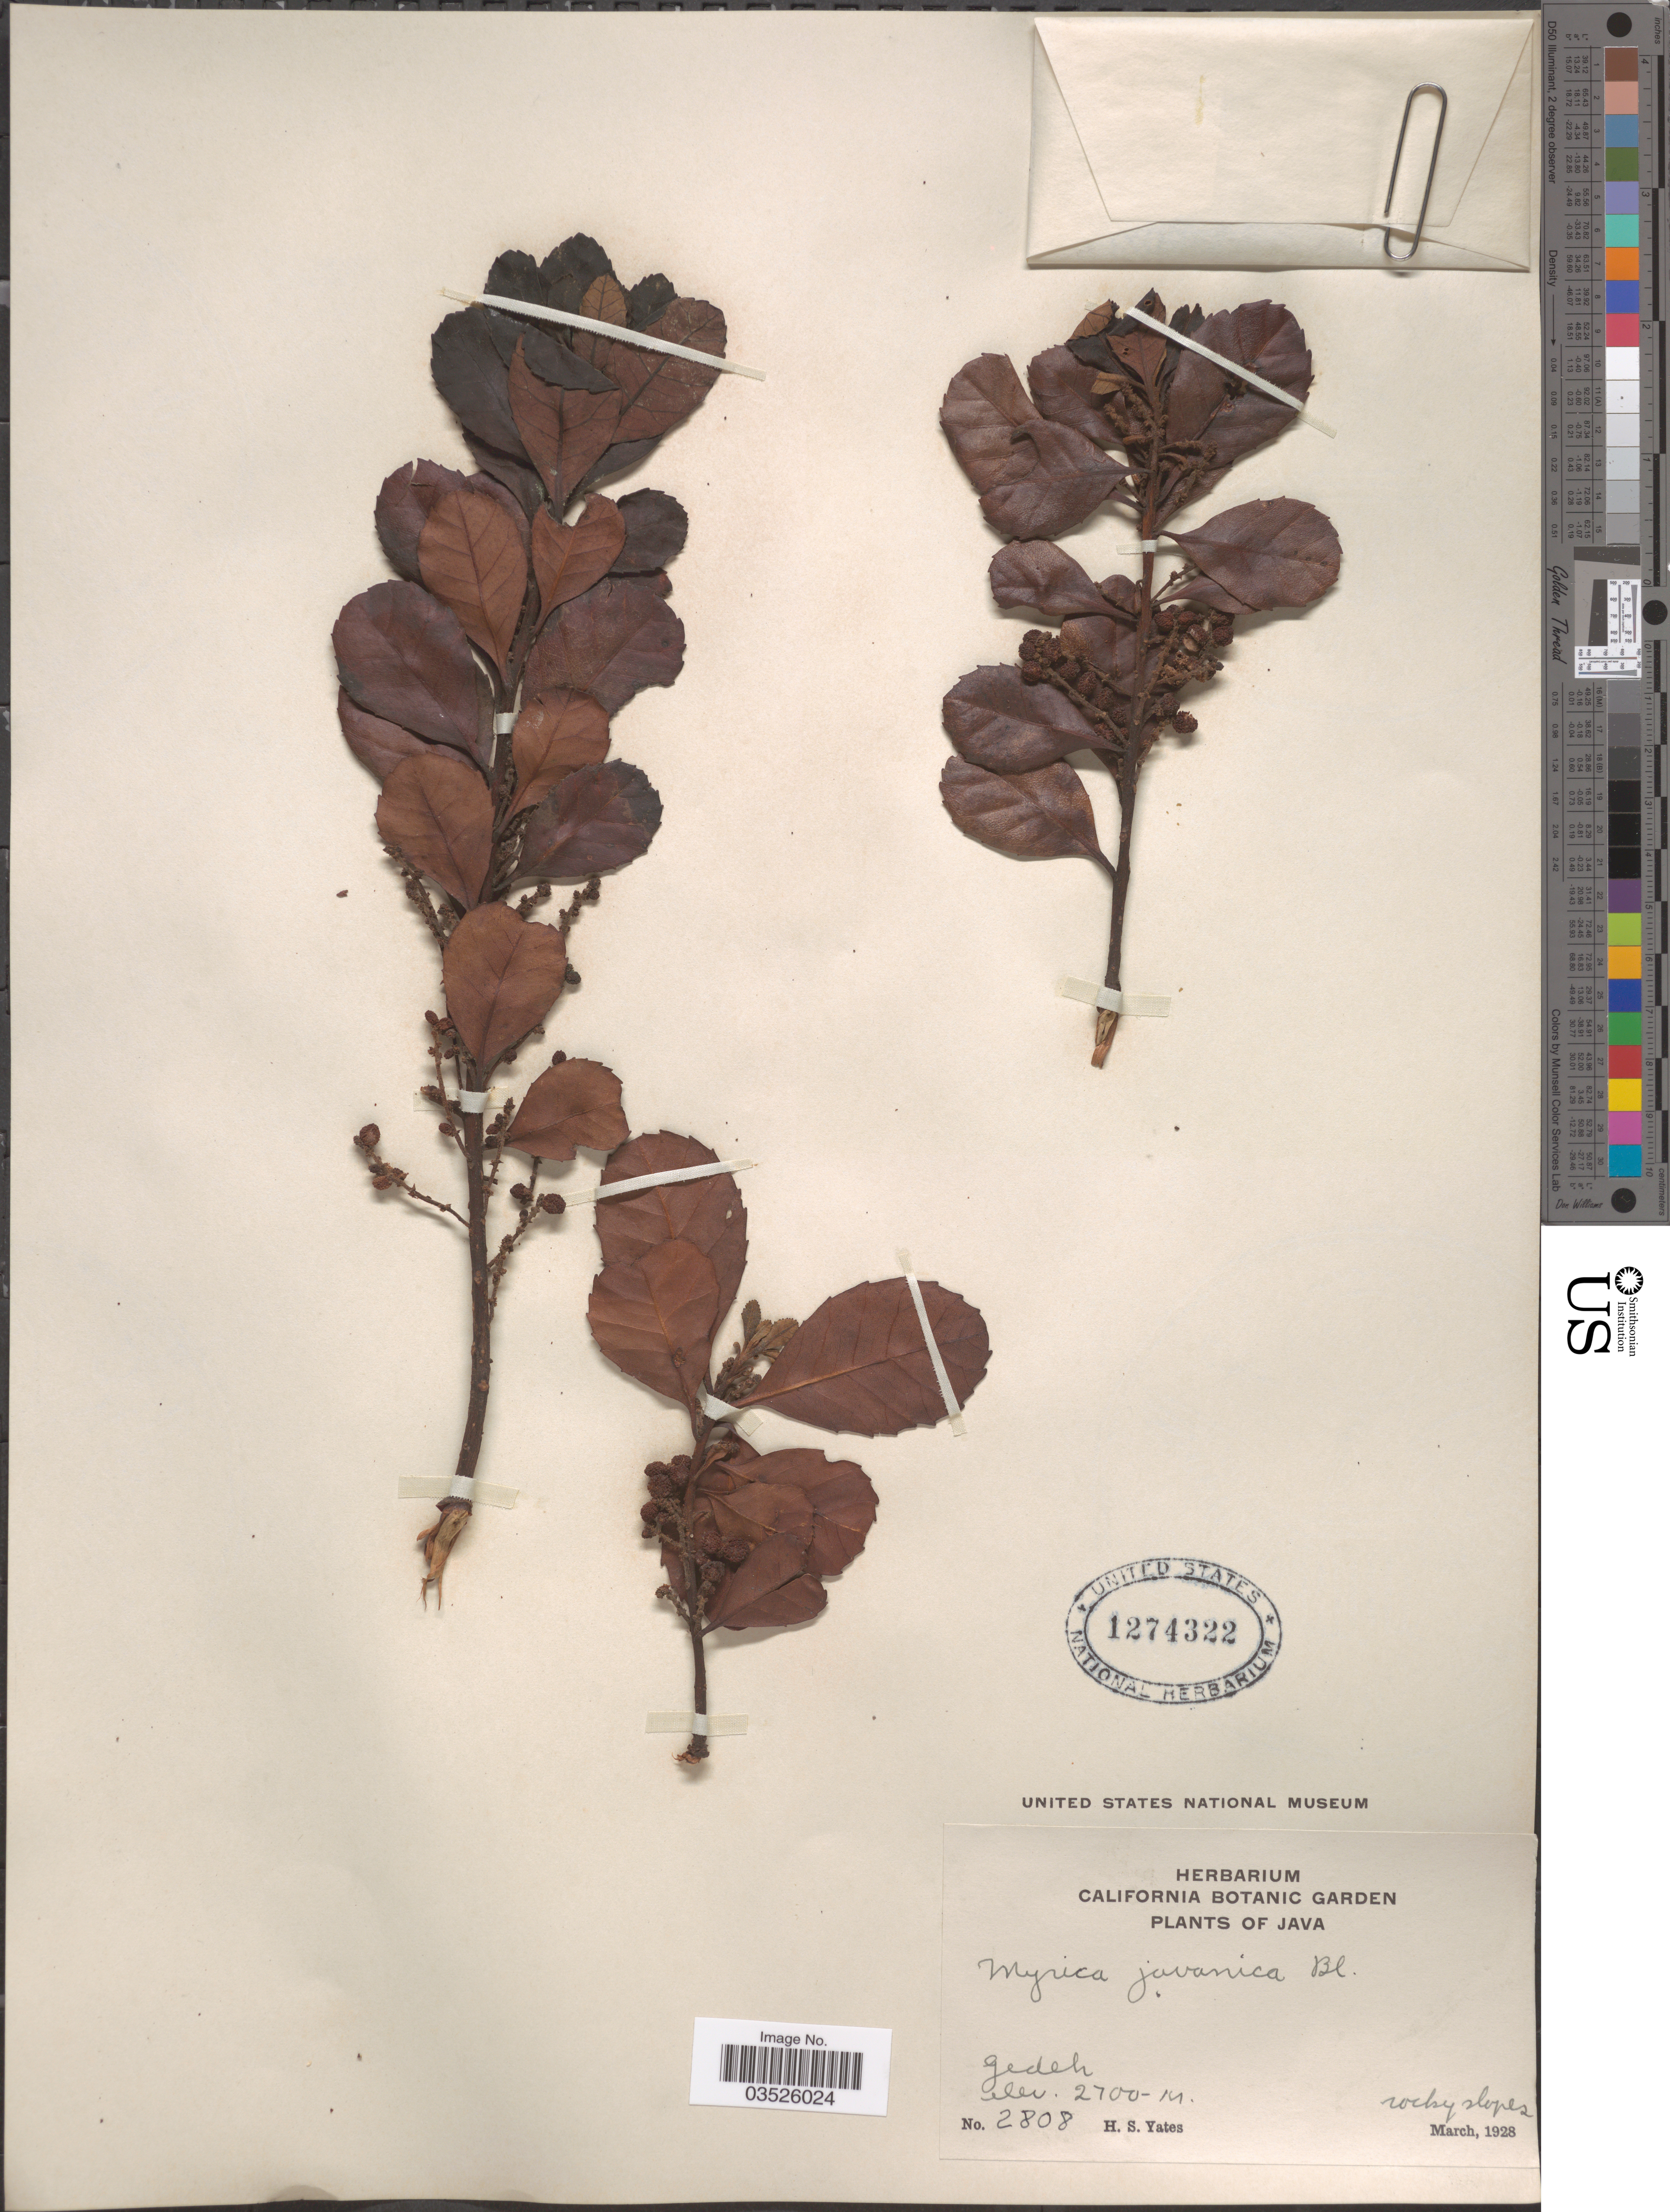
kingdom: Plantae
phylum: Tracheophyta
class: Magnoliopsida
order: Fagales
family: Myricaceae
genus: Morella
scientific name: Morella javanica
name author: (Blume) I.M. Turner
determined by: Strong, Mark T., (BOT), Smithsonian Institution - National Museum of Natural History (UNITED STATES)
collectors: H. S. Yates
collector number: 2808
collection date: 1928-03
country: Indonesia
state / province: Java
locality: Gedeh.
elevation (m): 2700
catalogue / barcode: US 1274322